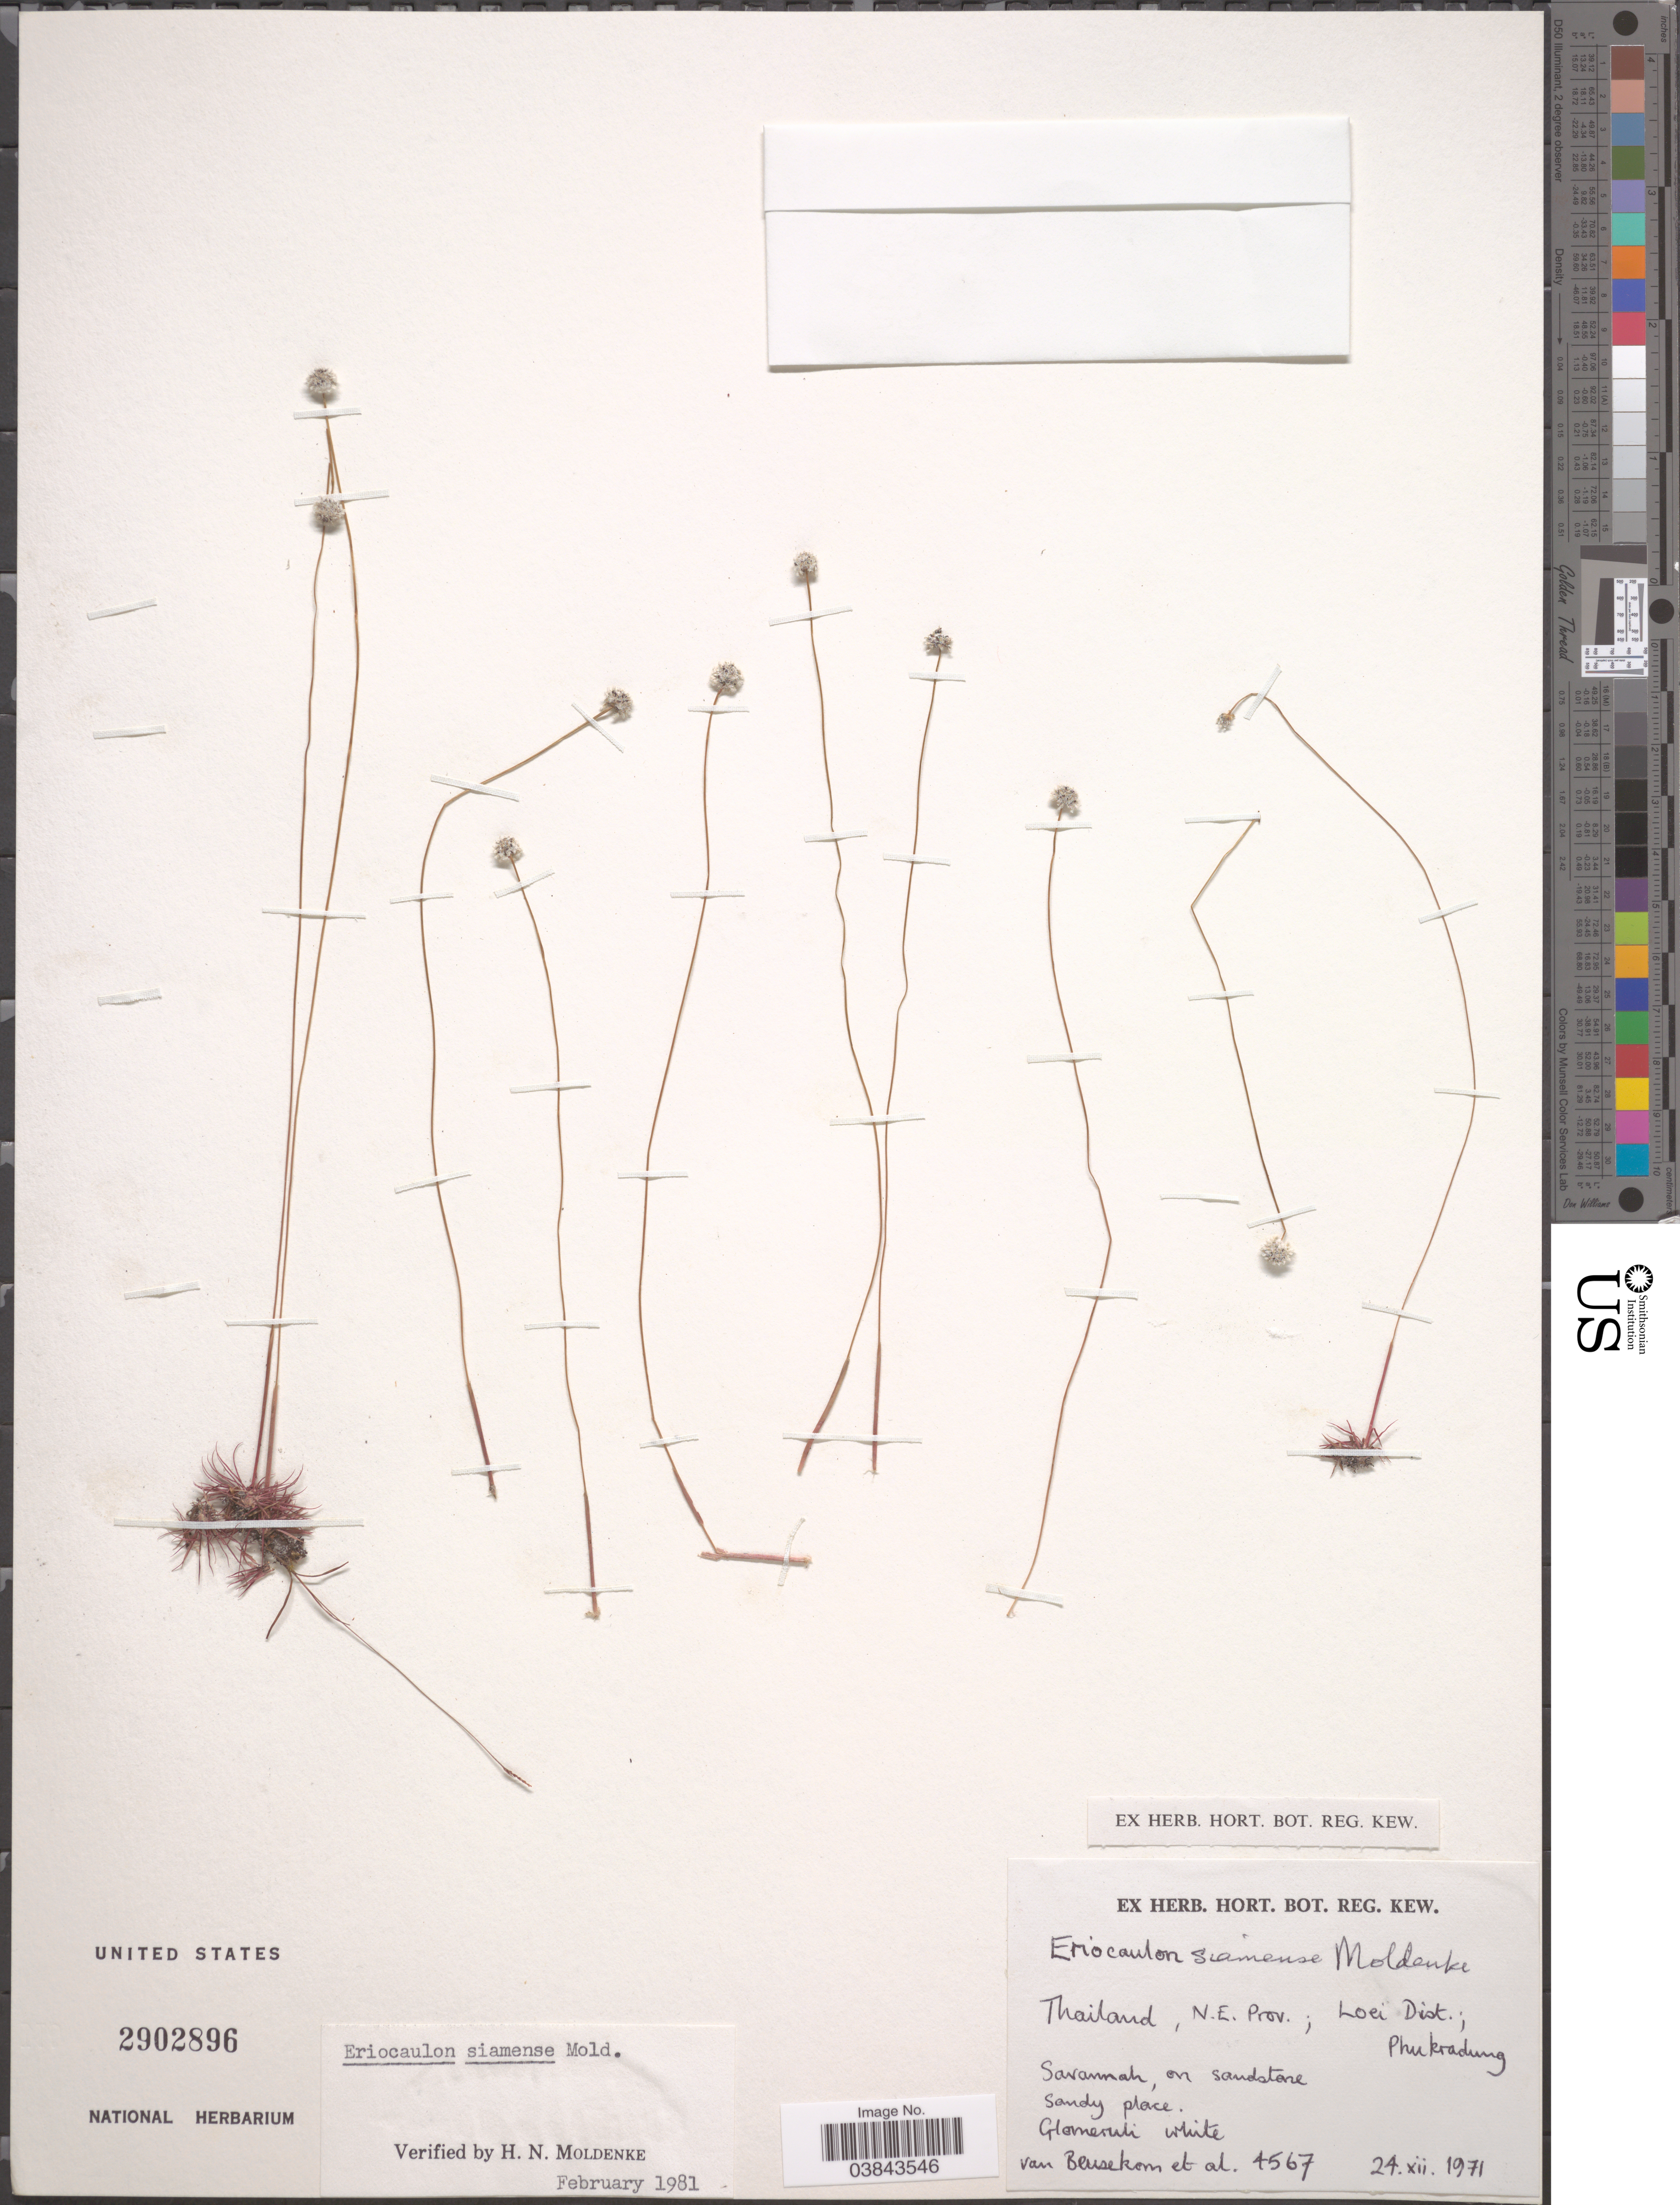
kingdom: Plantae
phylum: Tracheophyta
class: Liliopsida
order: Poales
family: Eriocaulaceae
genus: Eriocaulon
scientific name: Eriocaulon siamense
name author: Moldenke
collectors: V. Beusekom & et al.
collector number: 4567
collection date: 1971-12-24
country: Thailand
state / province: Loei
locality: N.E. Prov.; Loei Dist.; Phukradung.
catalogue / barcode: US 2902896